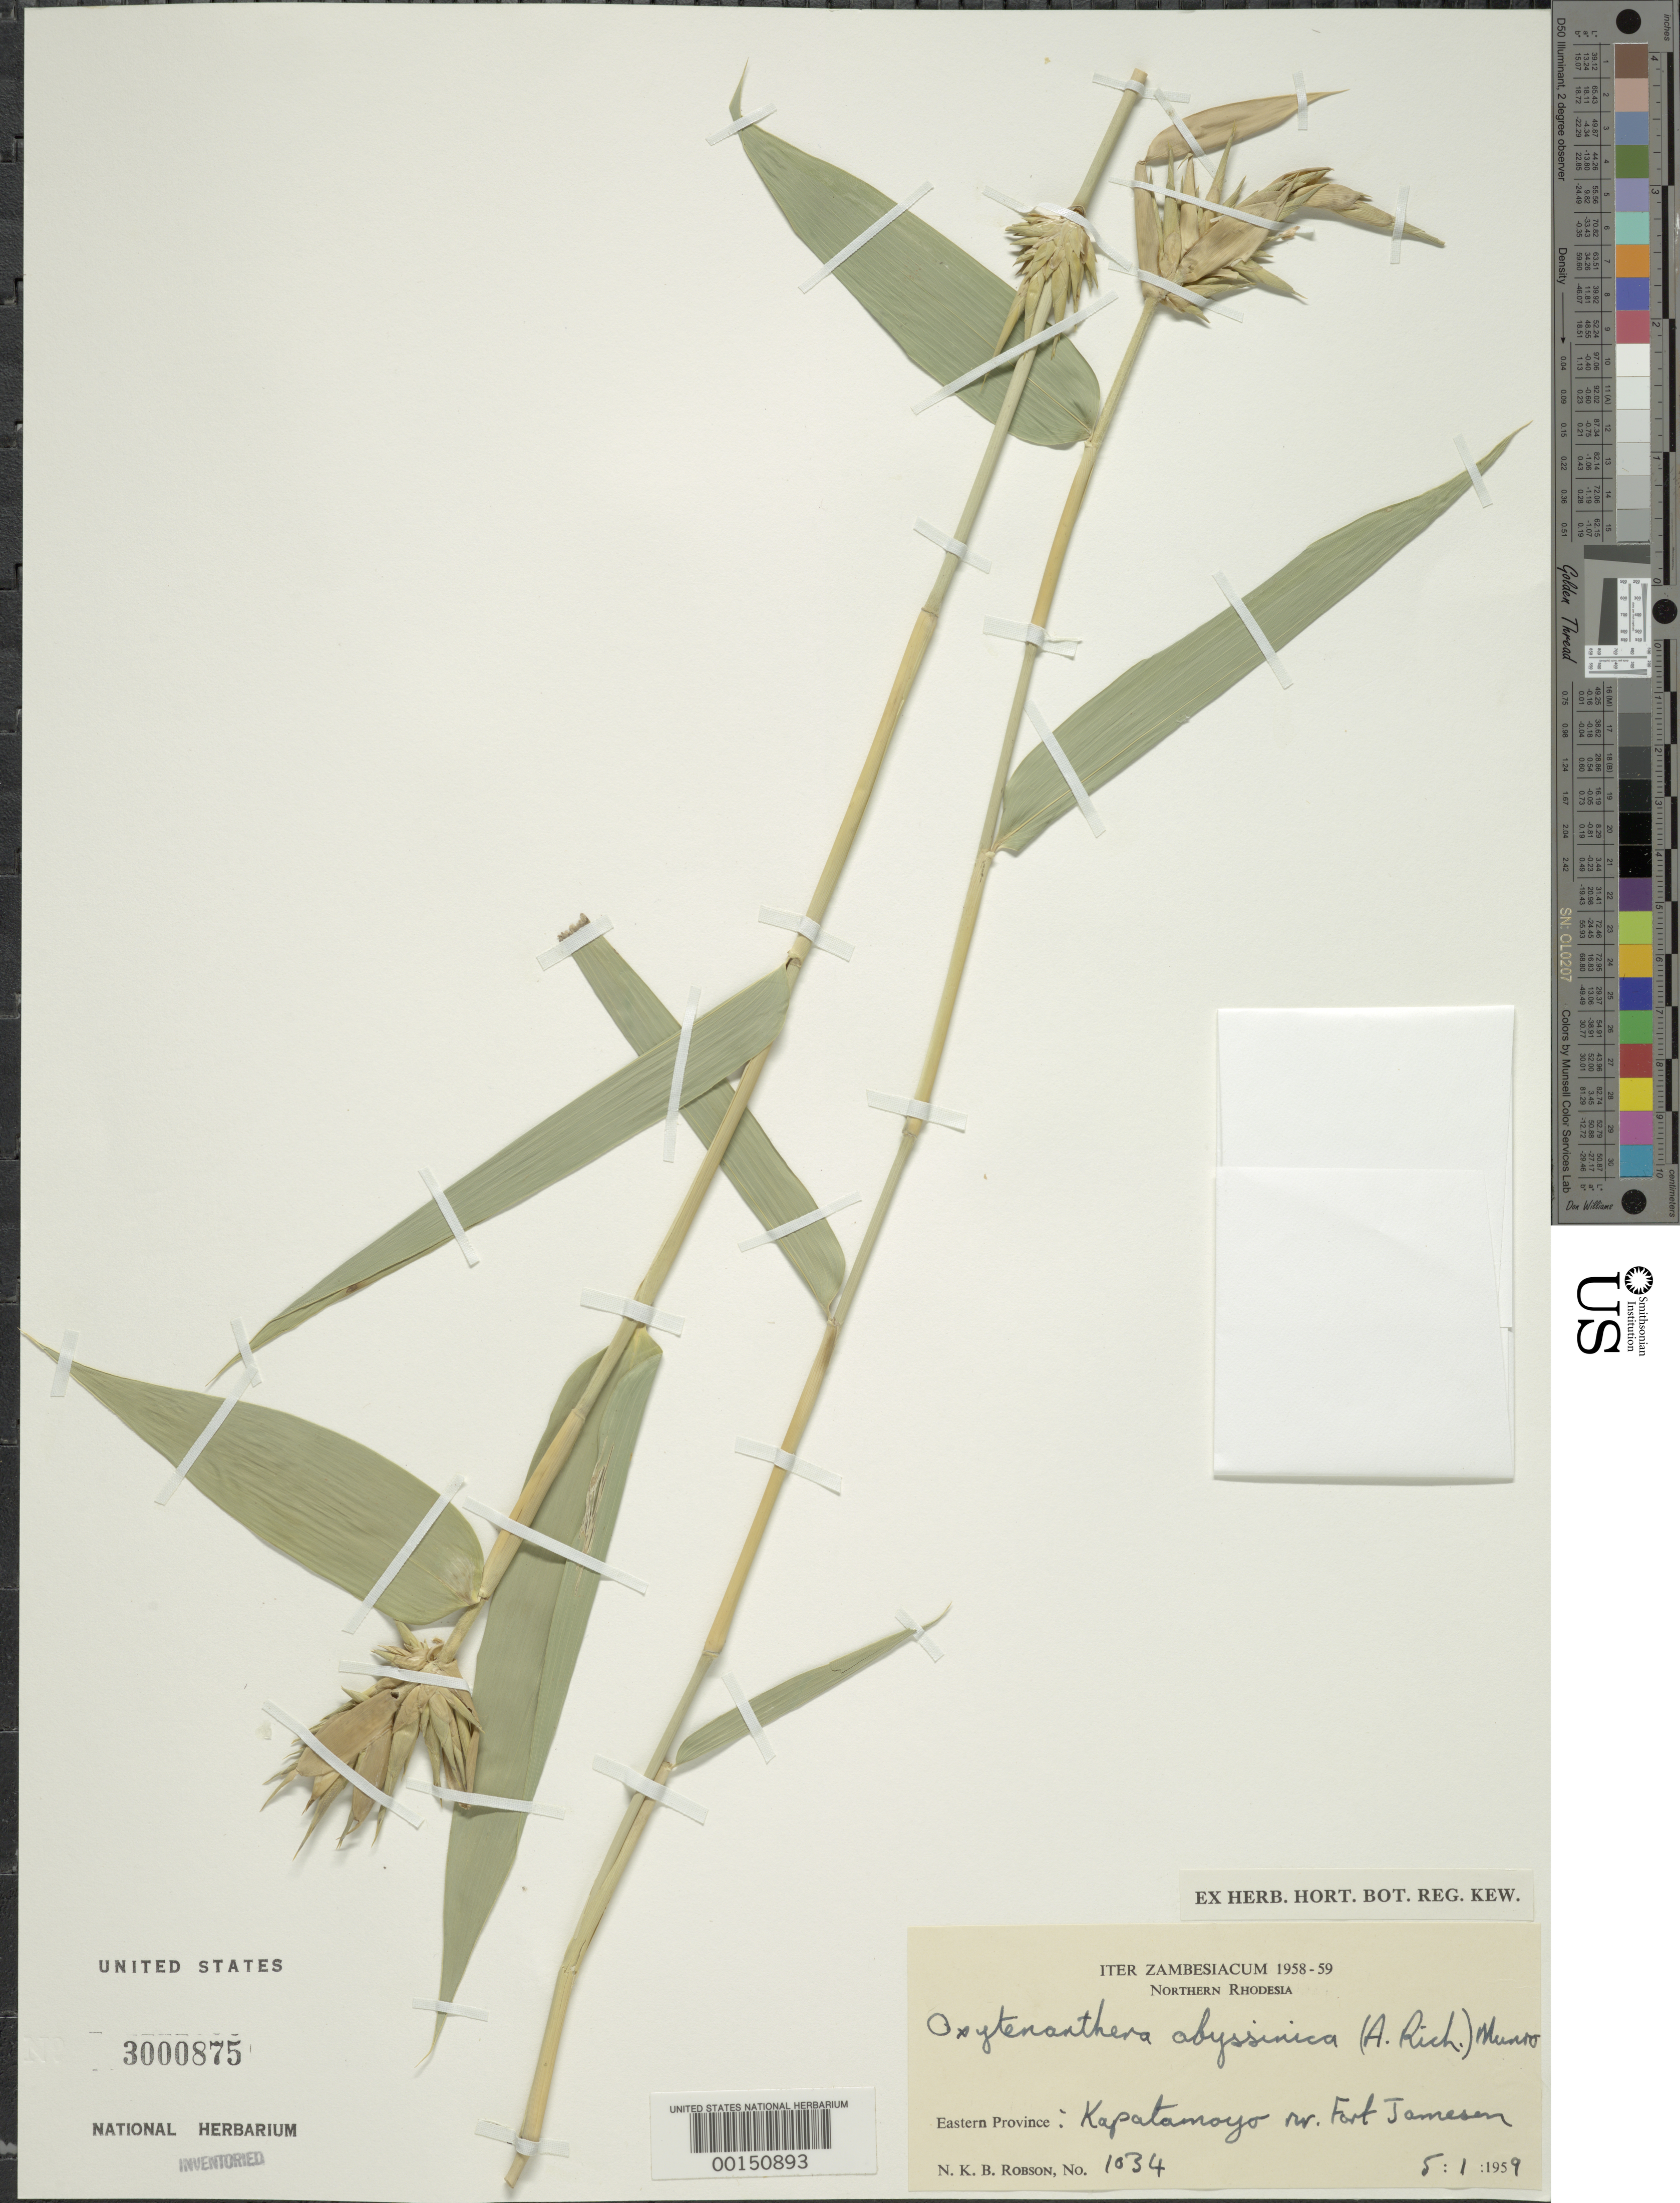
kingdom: Plantae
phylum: Tracheophyta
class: Liliopsida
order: Poales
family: Poaceae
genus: Oxytenanthera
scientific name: Oxytenanthera abyssinica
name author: (A. Rich.) Munro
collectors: N. Robson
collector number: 1034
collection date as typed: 05 Jan 1959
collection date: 1959-01-05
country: Zambia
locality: Kapatamoyo, fort jameson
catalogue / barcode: US 3000875